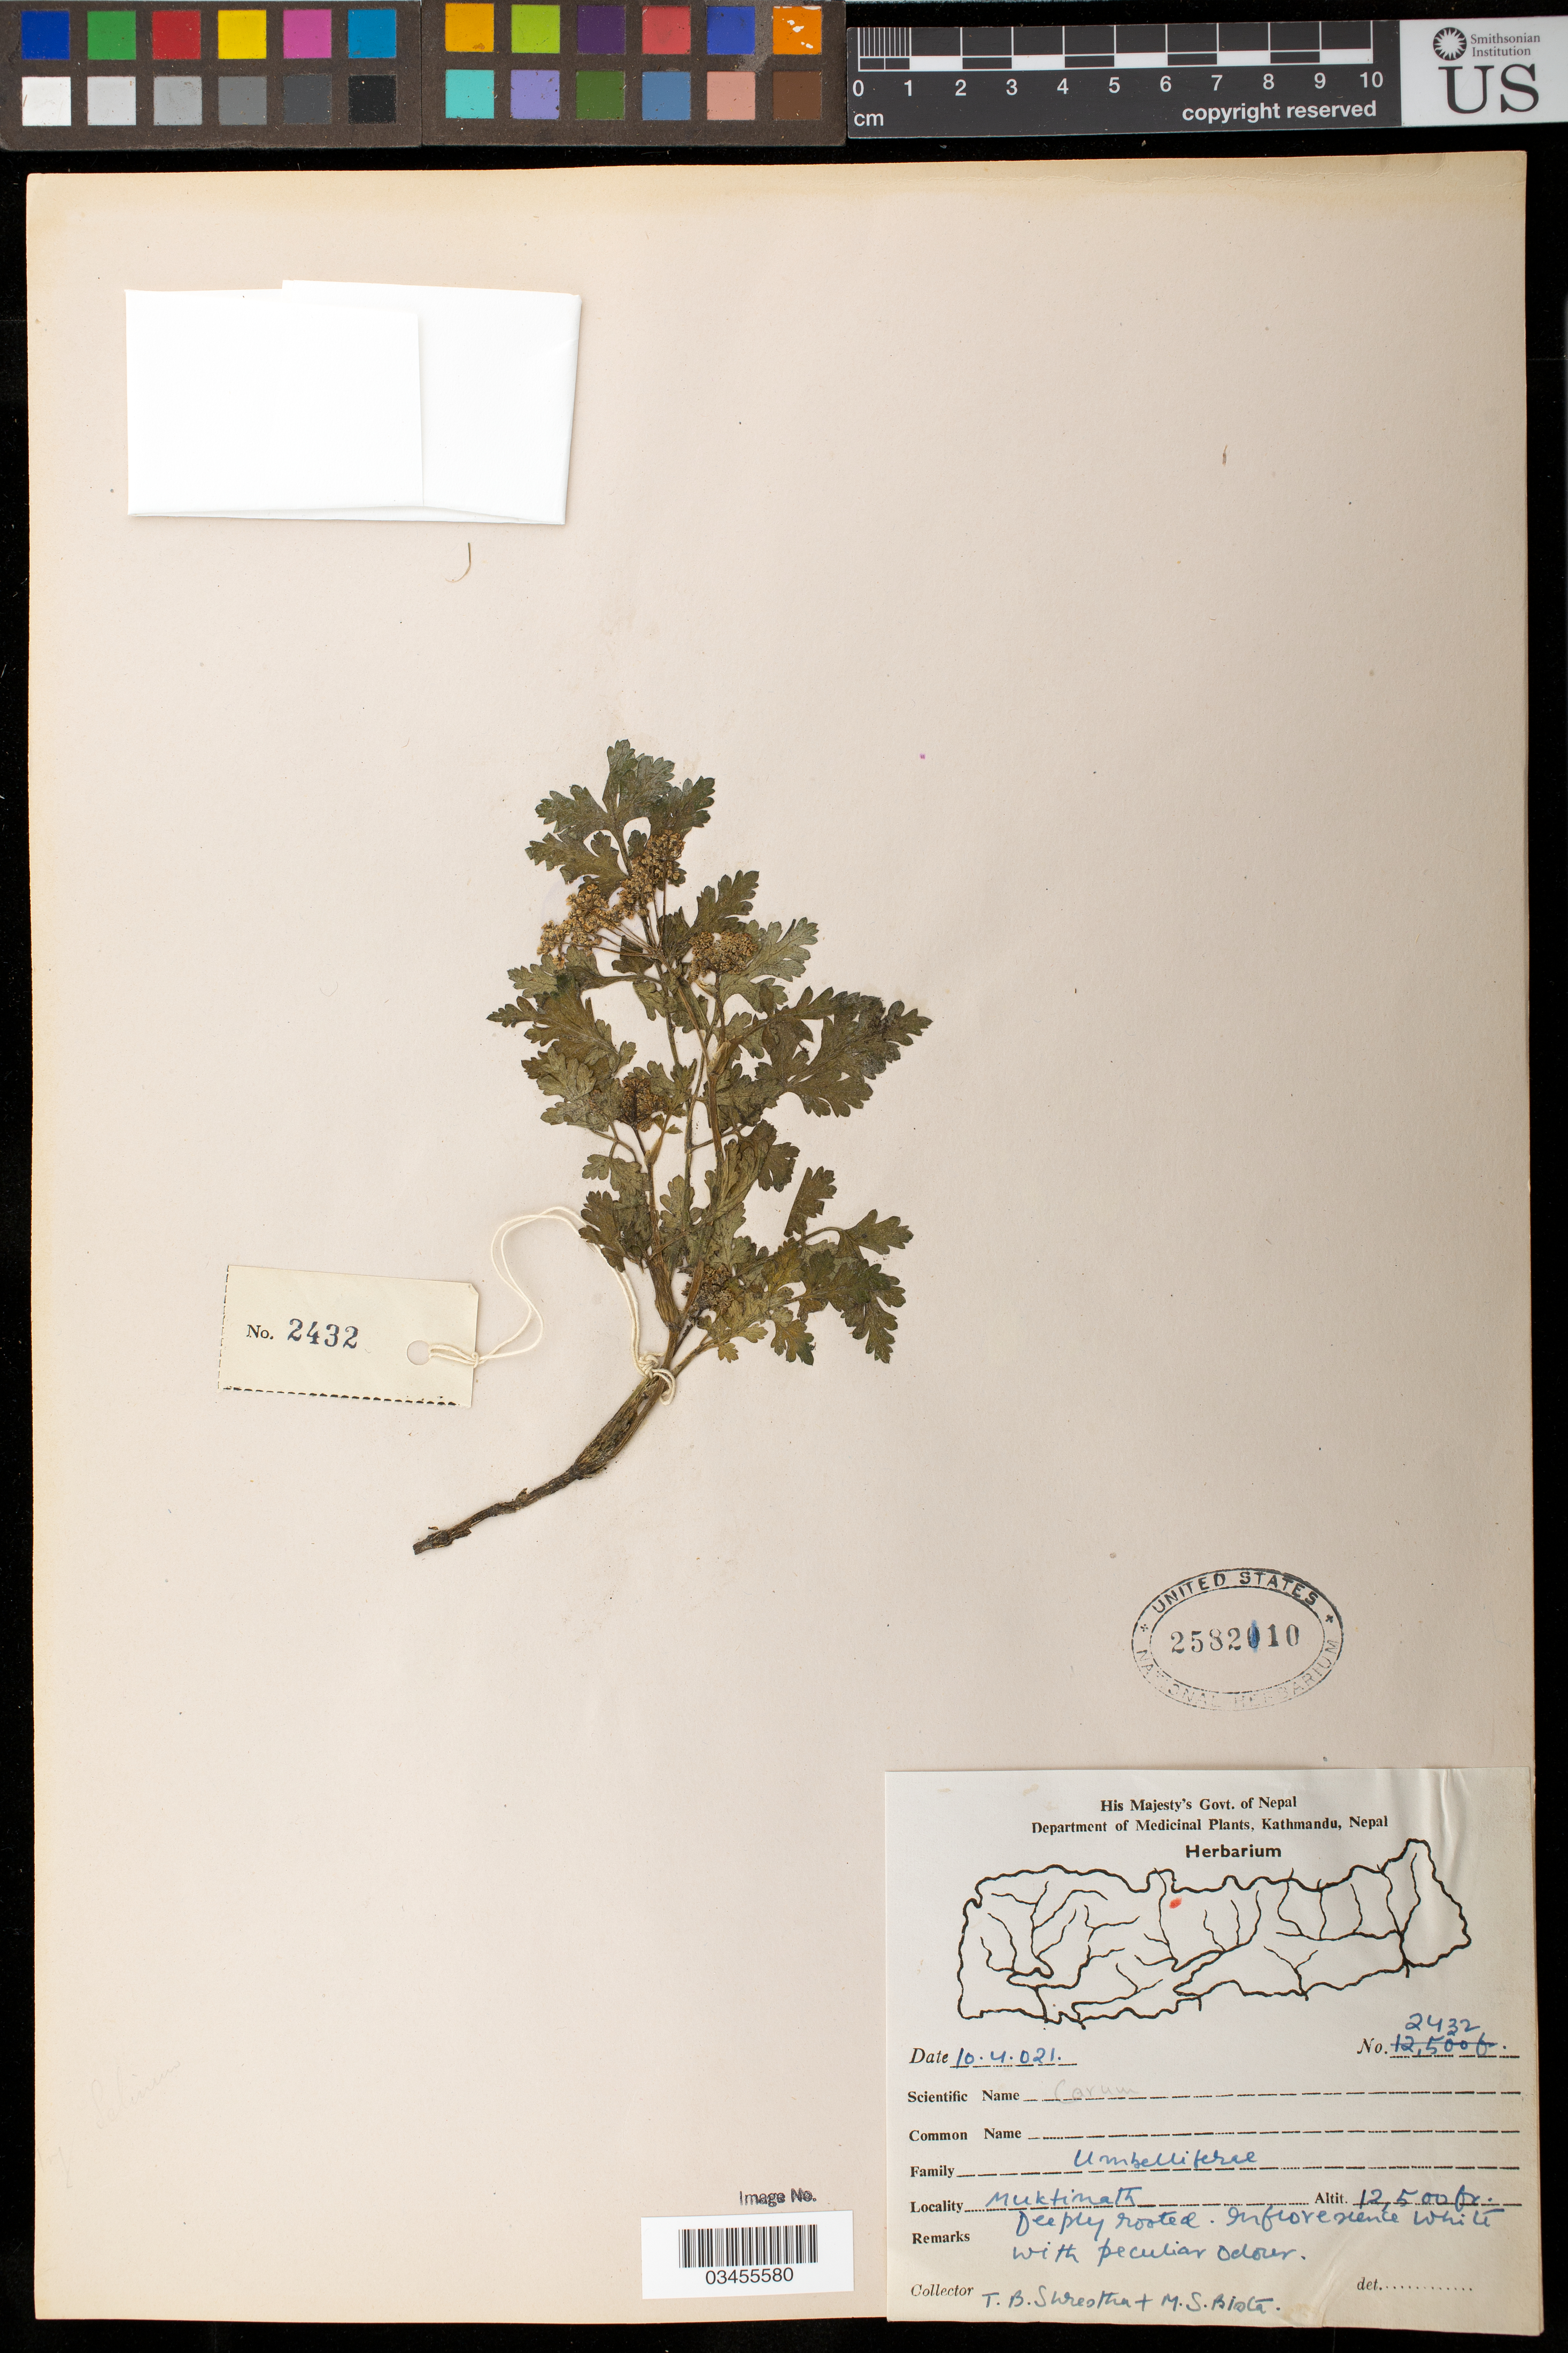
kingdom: Plantae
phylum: Tracheophyta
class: Magnoliopsida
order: Apiales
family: Apiaceae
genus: Carum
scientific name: Carum sp.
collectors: T. Shreotha & M. Biota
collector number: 2432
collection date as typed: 10.4.021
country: Nepal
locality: Muktinath.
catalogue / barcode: US 2582110